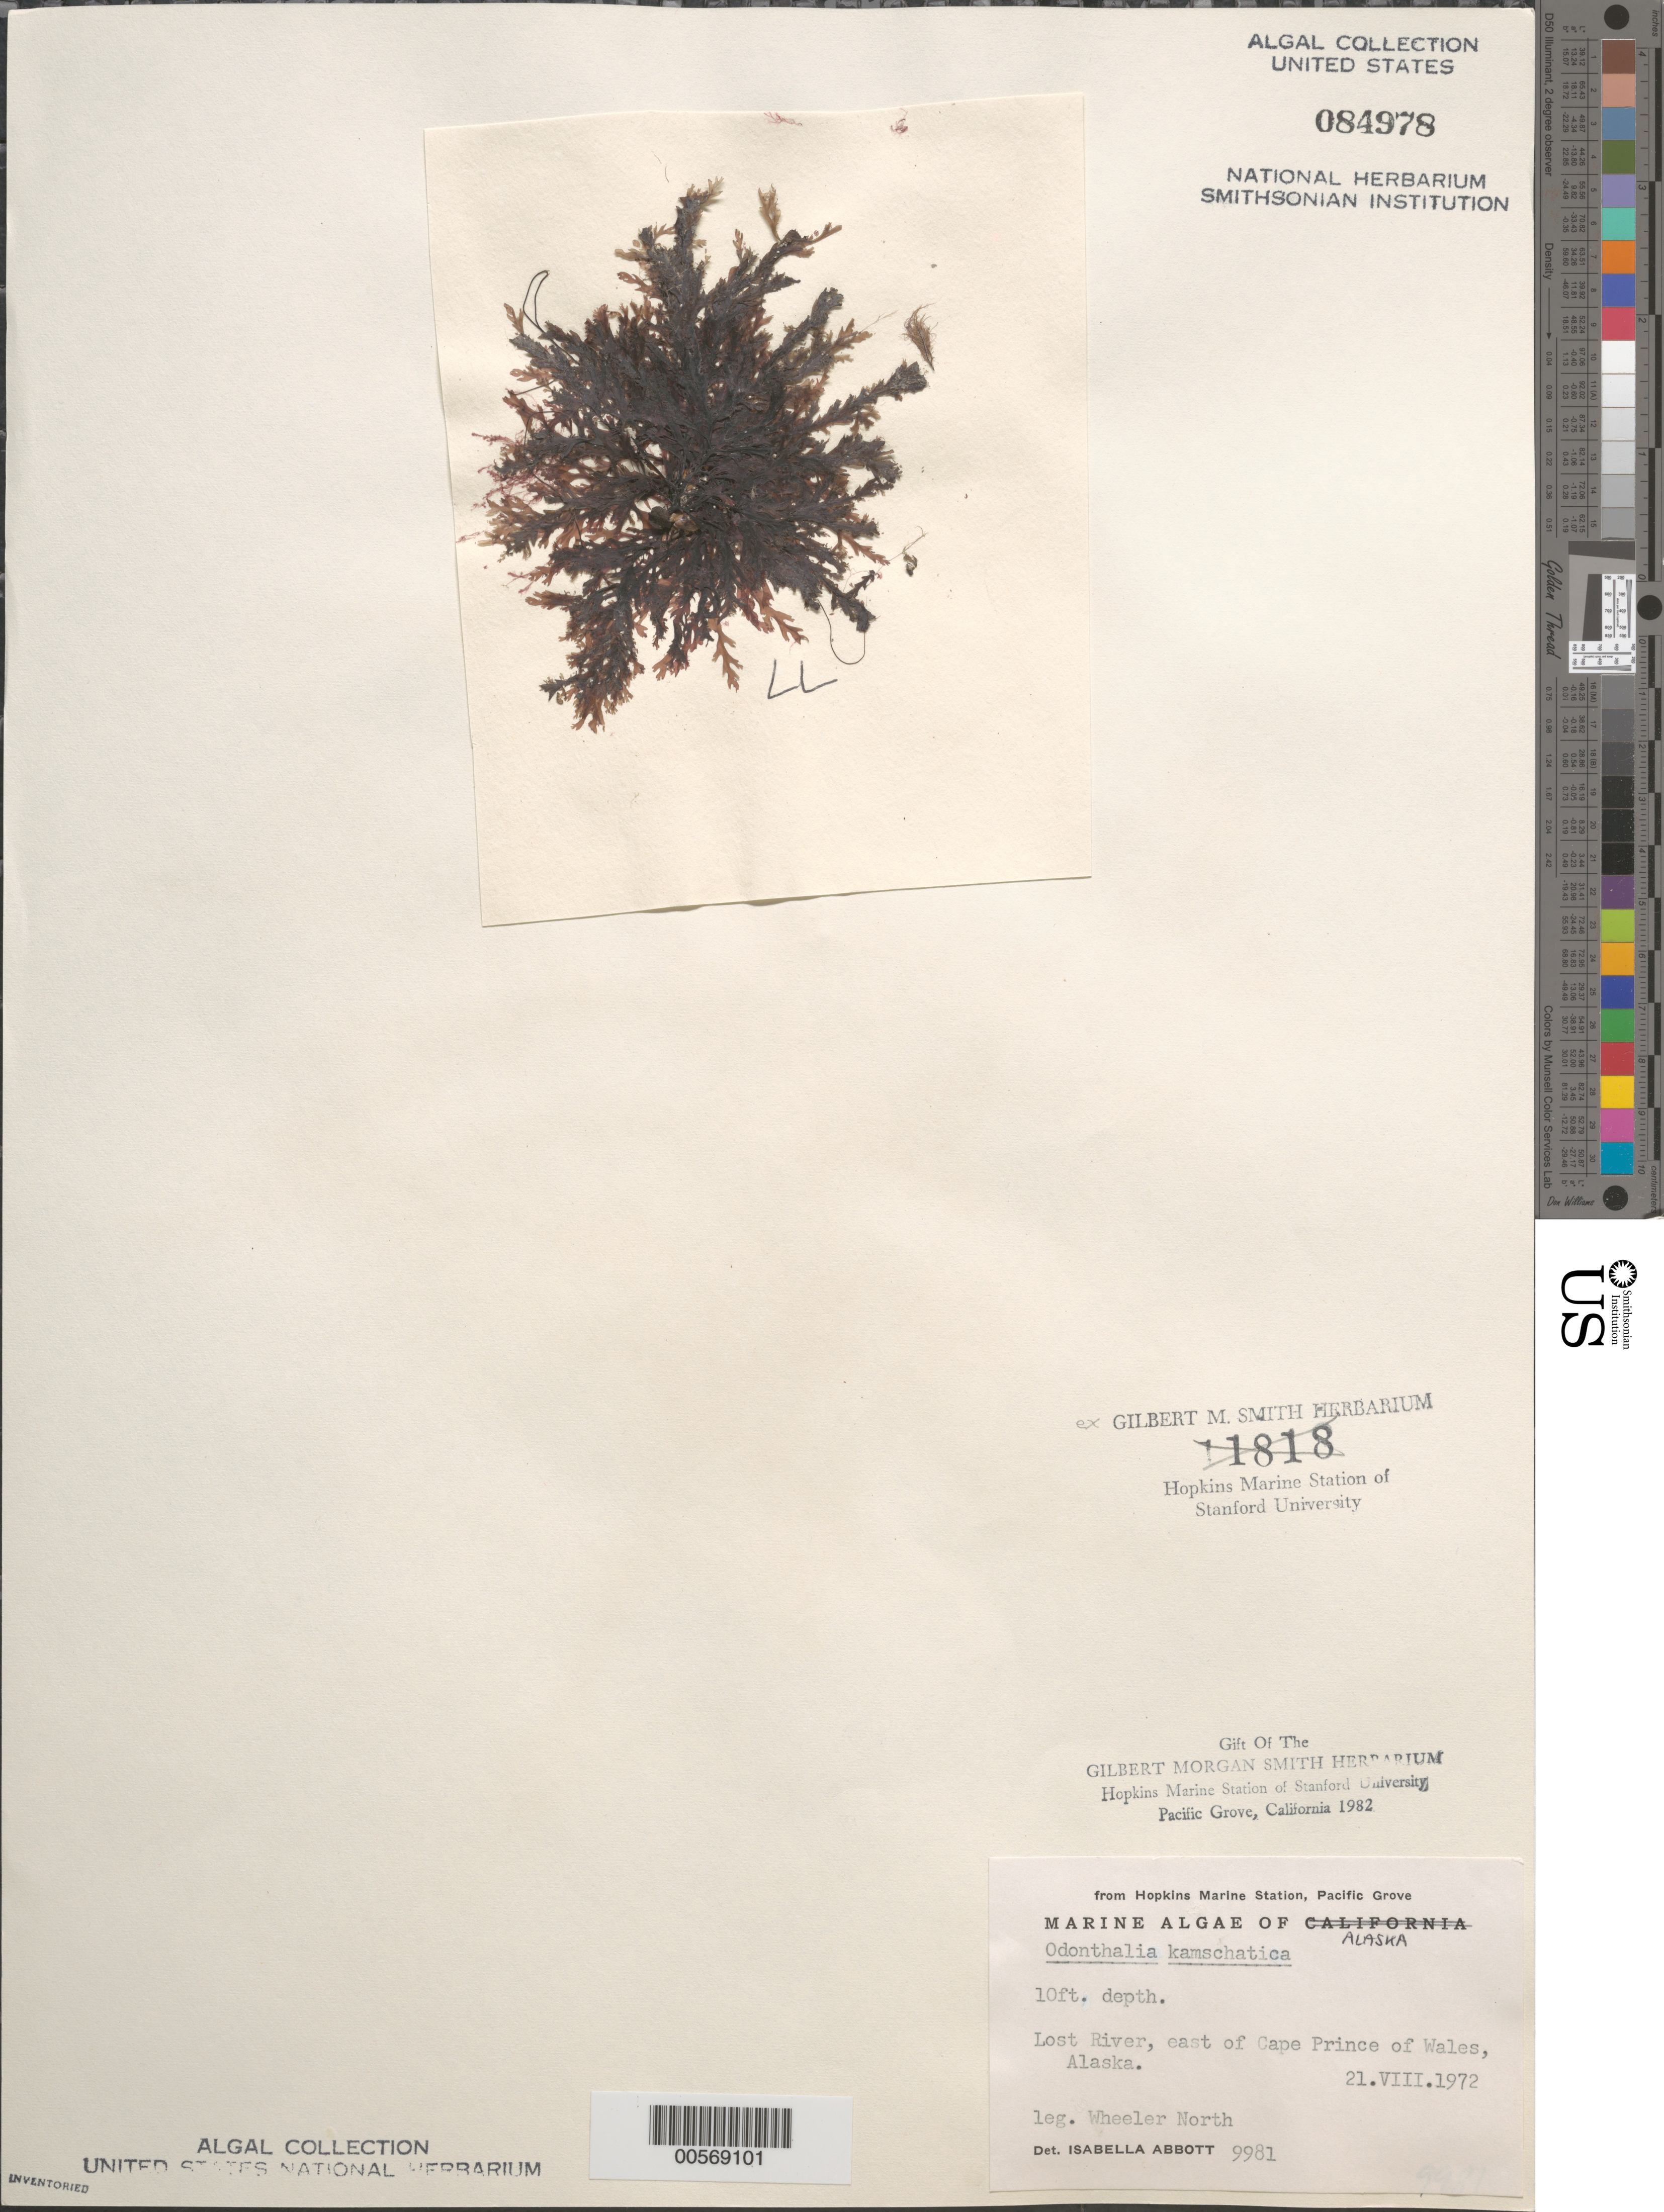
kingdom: Plantae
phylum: Rhodophyta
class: Florideophyceae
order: Ceramiales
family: Rhodomelaceae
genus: Odonthalia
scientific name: Odonthalia kamtschatica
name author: (Rupr.) J. Agardh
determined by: Abbott, Isabella A.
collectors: W. North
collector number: IAA 9981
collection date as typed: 21 Aug 1972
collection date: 1972-08-21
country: United States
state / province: Alaska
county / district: Nome Division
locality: Lost River, east of Cape Prince of Wales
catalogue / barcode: US 84978